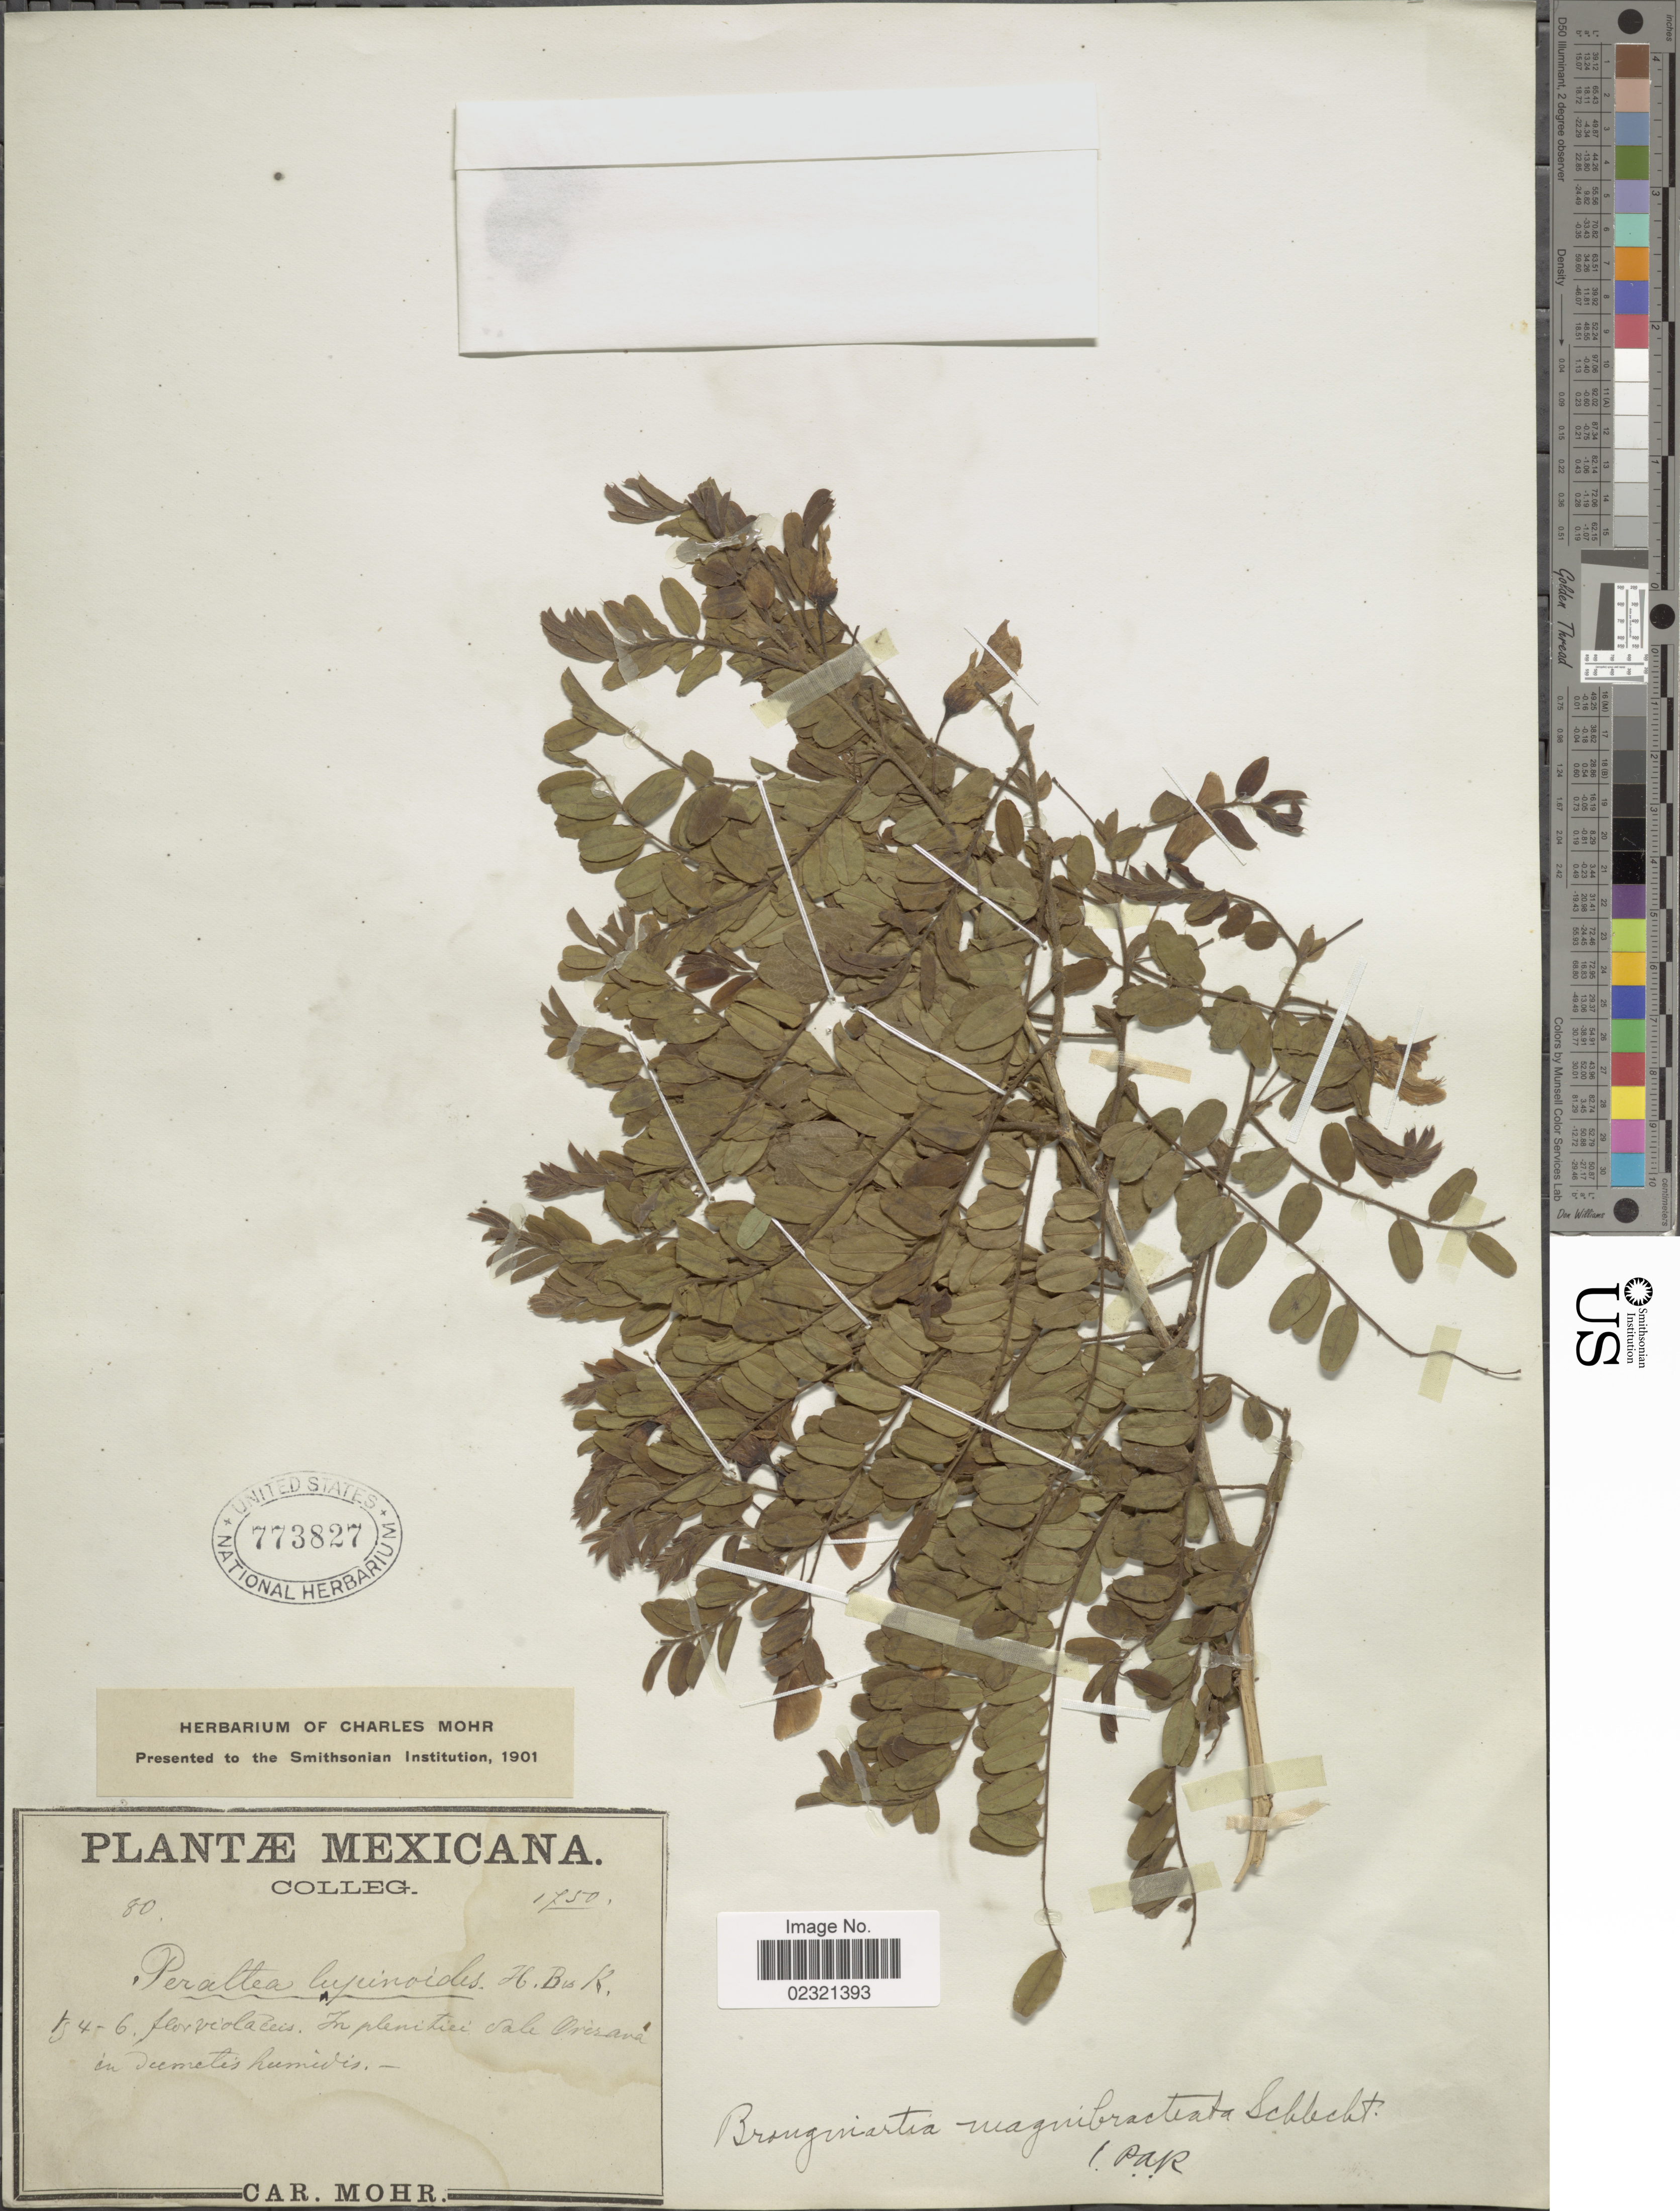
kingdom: Plantae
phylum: Tracheophyta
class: Magnoliopsida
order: Fabales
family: Fabaceae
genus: Brongniartia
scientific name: Brongniartia magnibracteata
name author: Schltdl.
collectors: C. T. Mohr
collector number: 80/1750?*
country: Mexico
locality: In plenitici vale Orisava in dumetis humidis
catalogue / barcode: US 773827